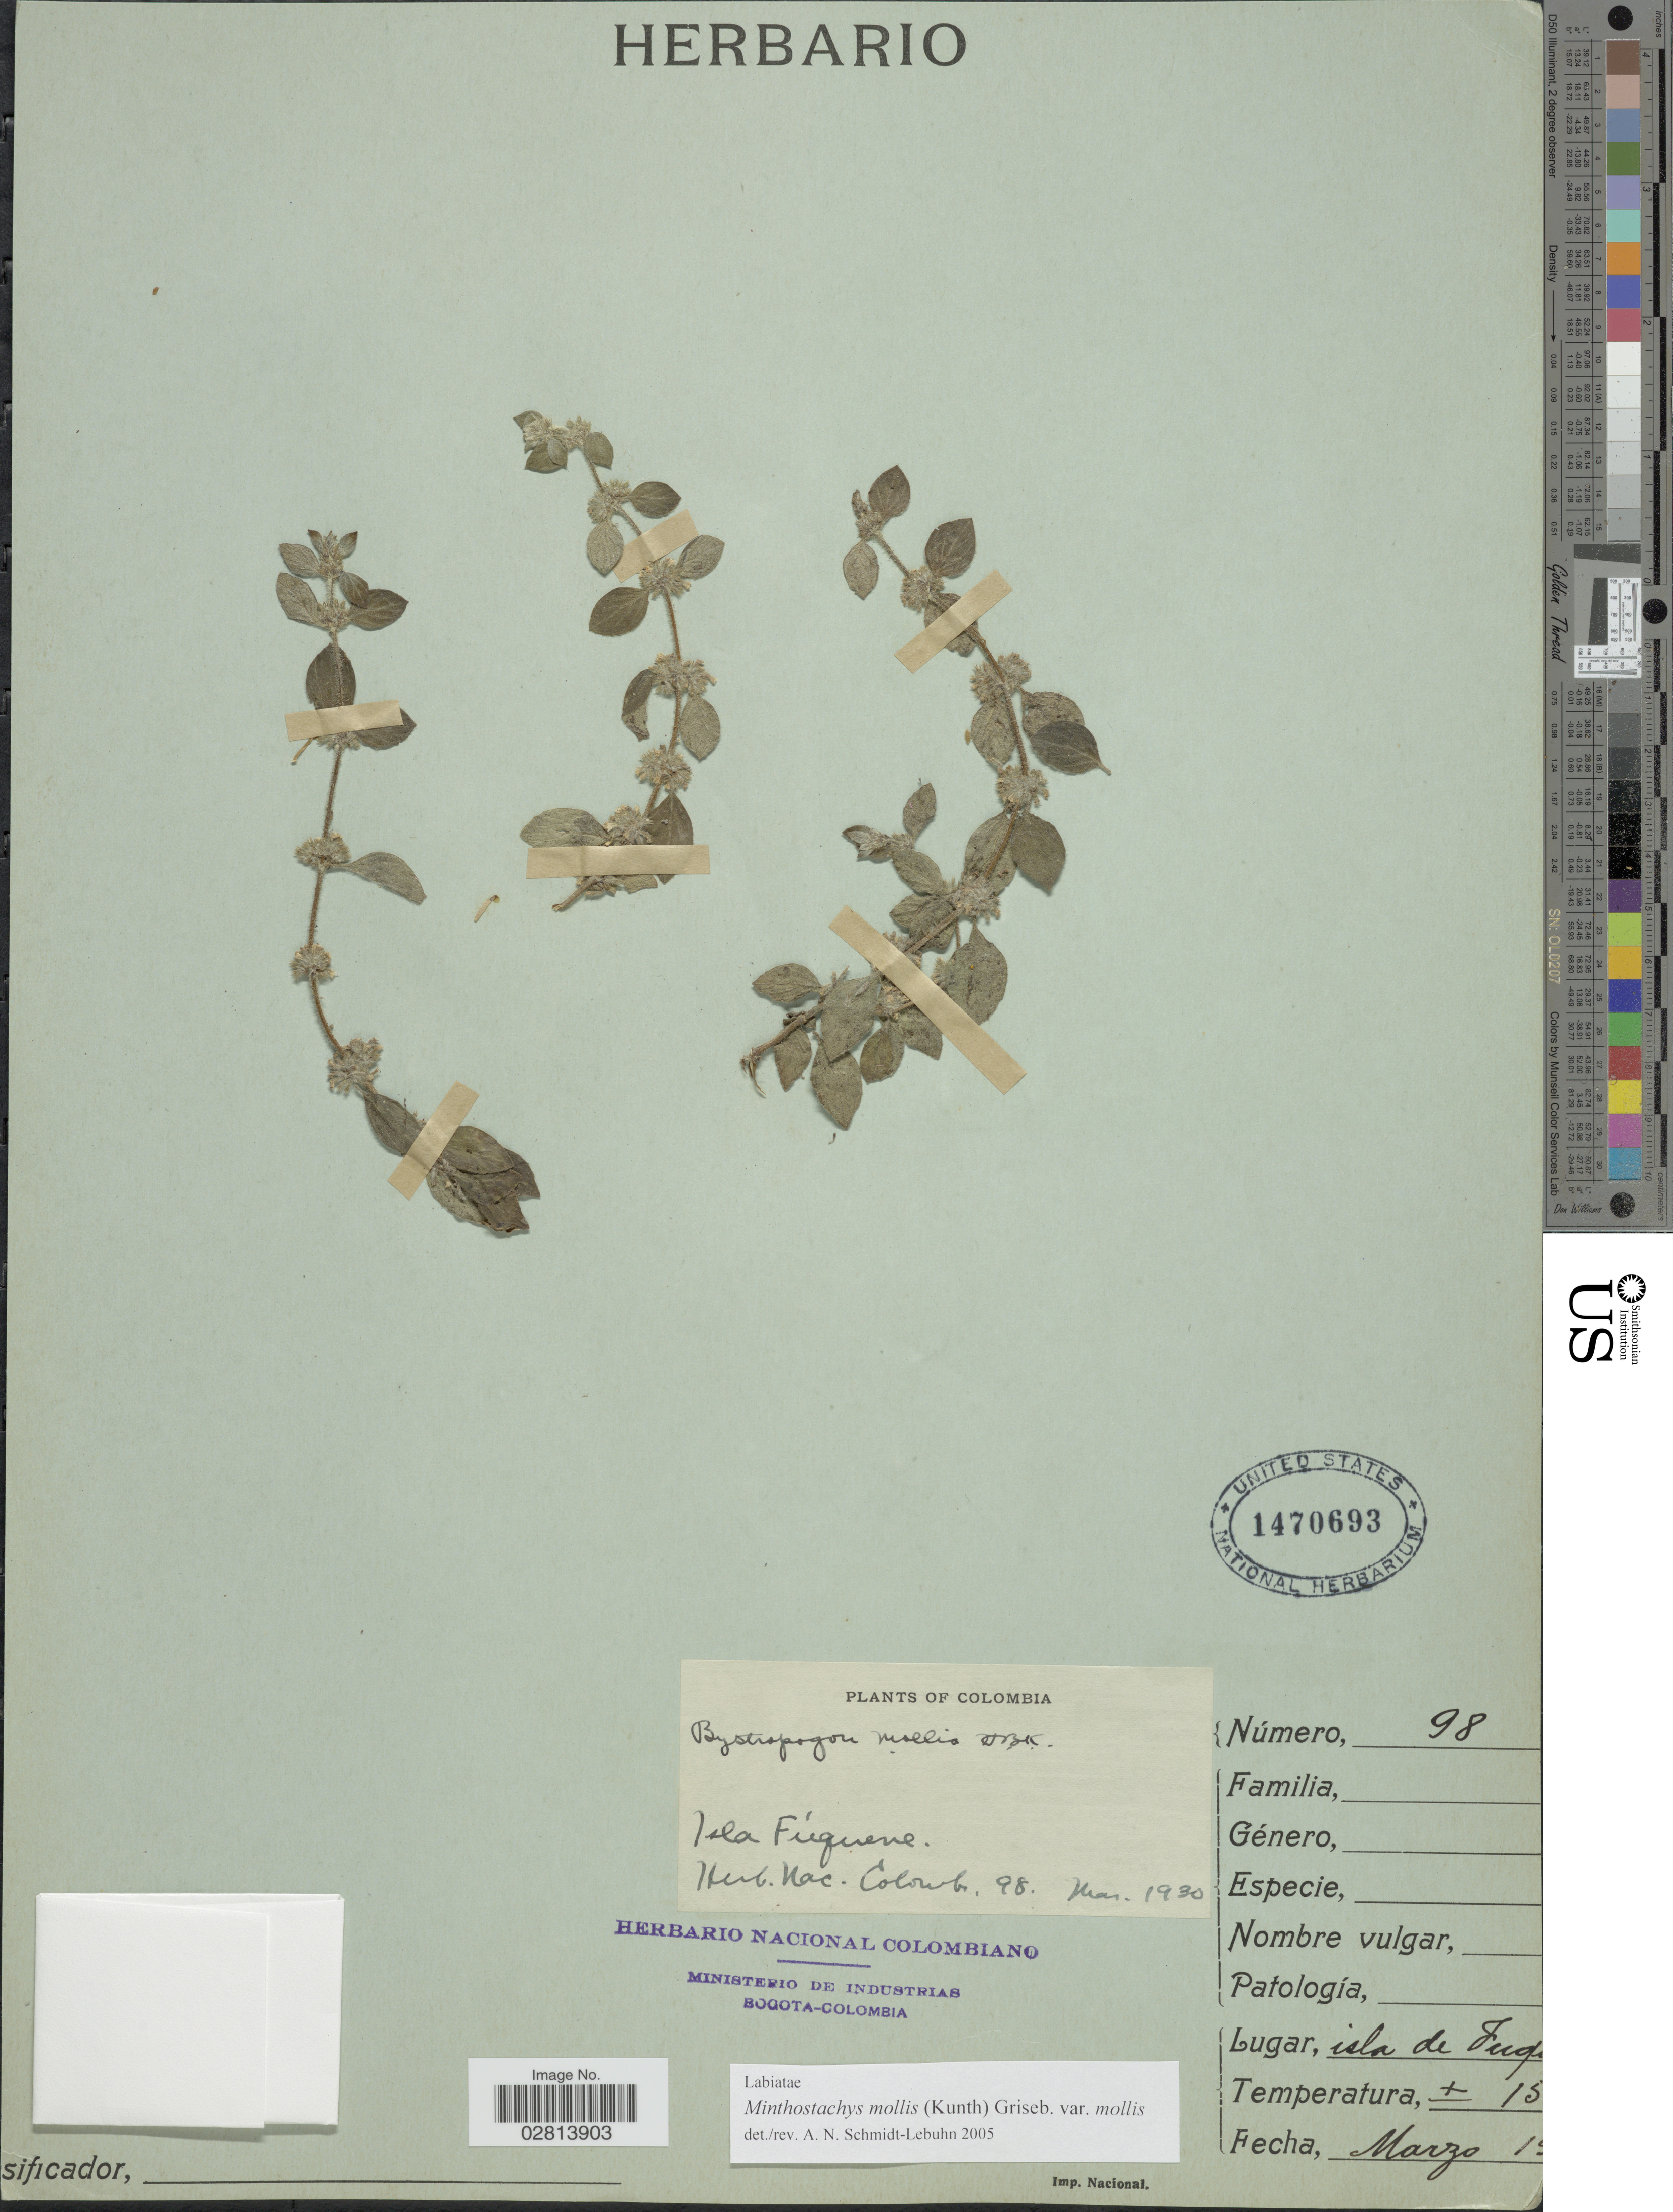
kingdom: Plantae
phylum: Tracheophyta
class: Magnoliopsida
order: Lamiales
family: Lamiaceae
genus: Minthostachys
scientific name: Minthostachys mollis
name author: (Kunth) Griseb.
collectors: ex herb. Nac. Colomb.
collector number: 98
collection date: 1930-03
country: Colombia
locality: Isla de Túquerre.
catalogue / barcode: US 1470693